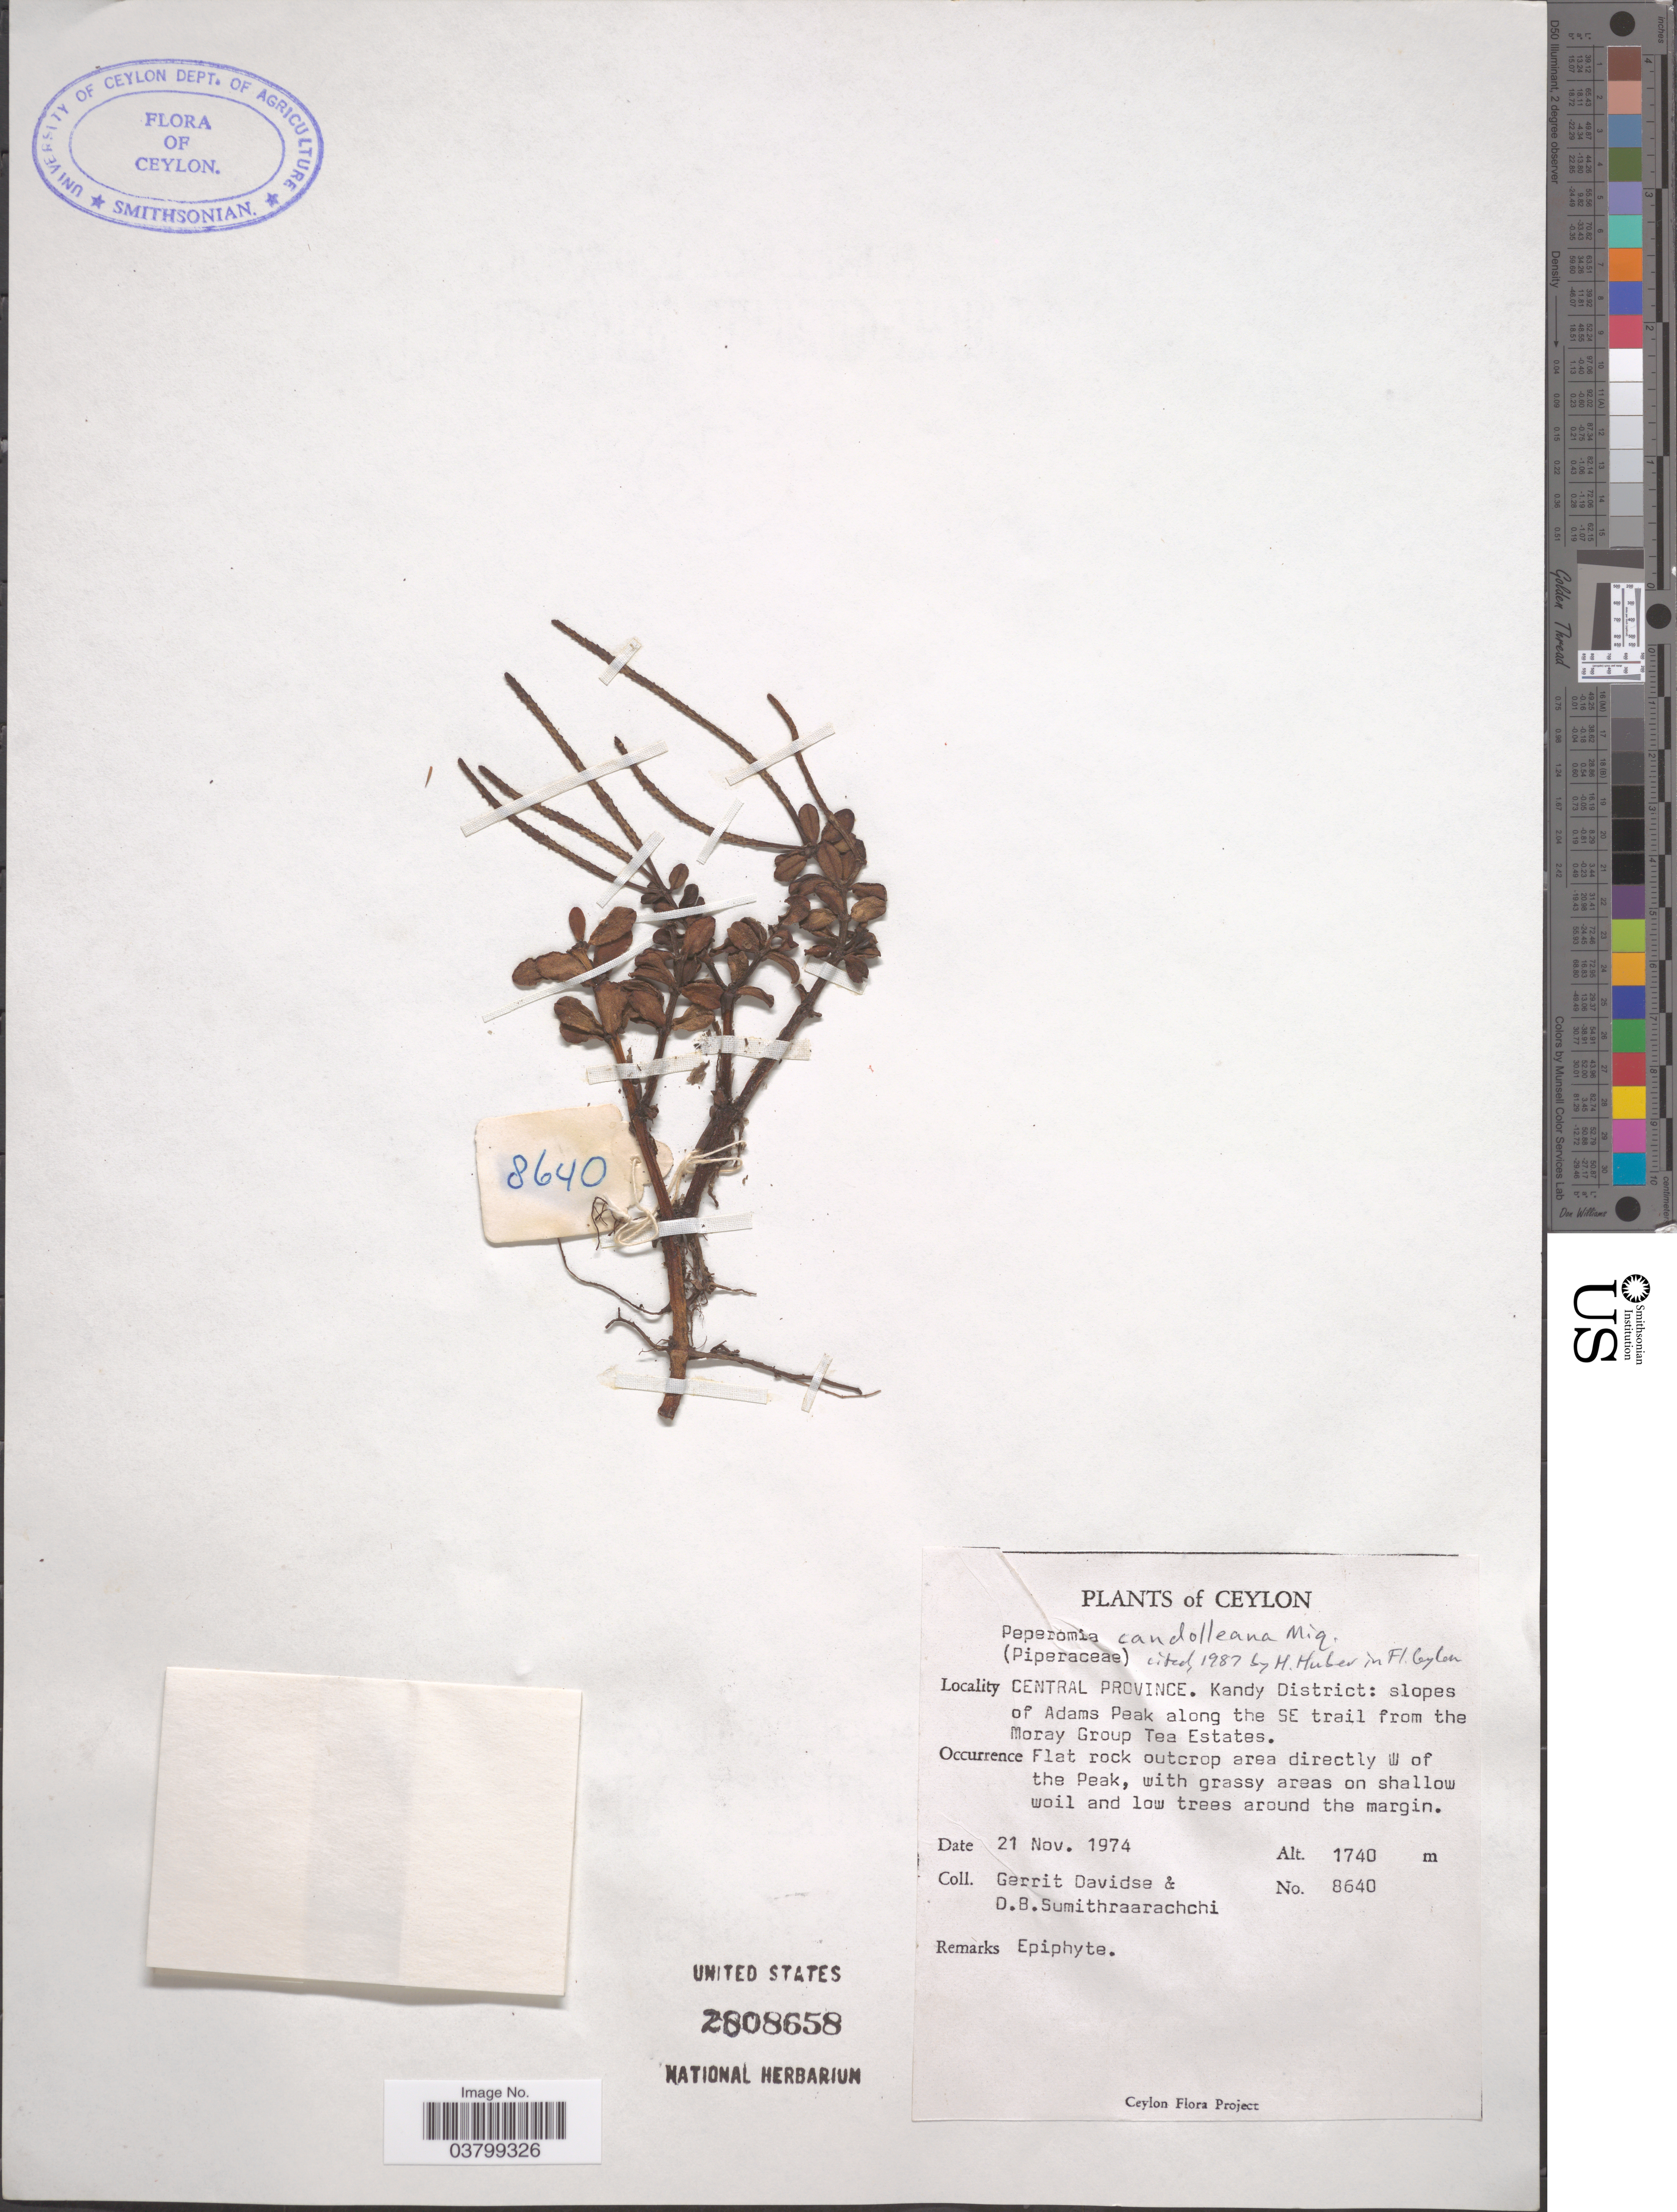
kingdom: Plantae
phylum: Tracheophyta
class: Magnoliopsida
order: Piperales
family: Piperaceae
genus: Peperomia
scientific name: Peperomia candolleana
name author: Miq.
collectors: G. Davidse & D. B. Sumithraarachchi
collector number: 8640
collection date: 1974-11-21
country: Sri Lanka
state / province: Central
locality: Ceylon. Central Province. Kandy District: slopes of Adams Peak along the SE trail from the Moray Group Tea Estates. Flat rock outcrop area directly W of the Peak.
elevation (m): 1740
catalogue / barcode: US 2808658